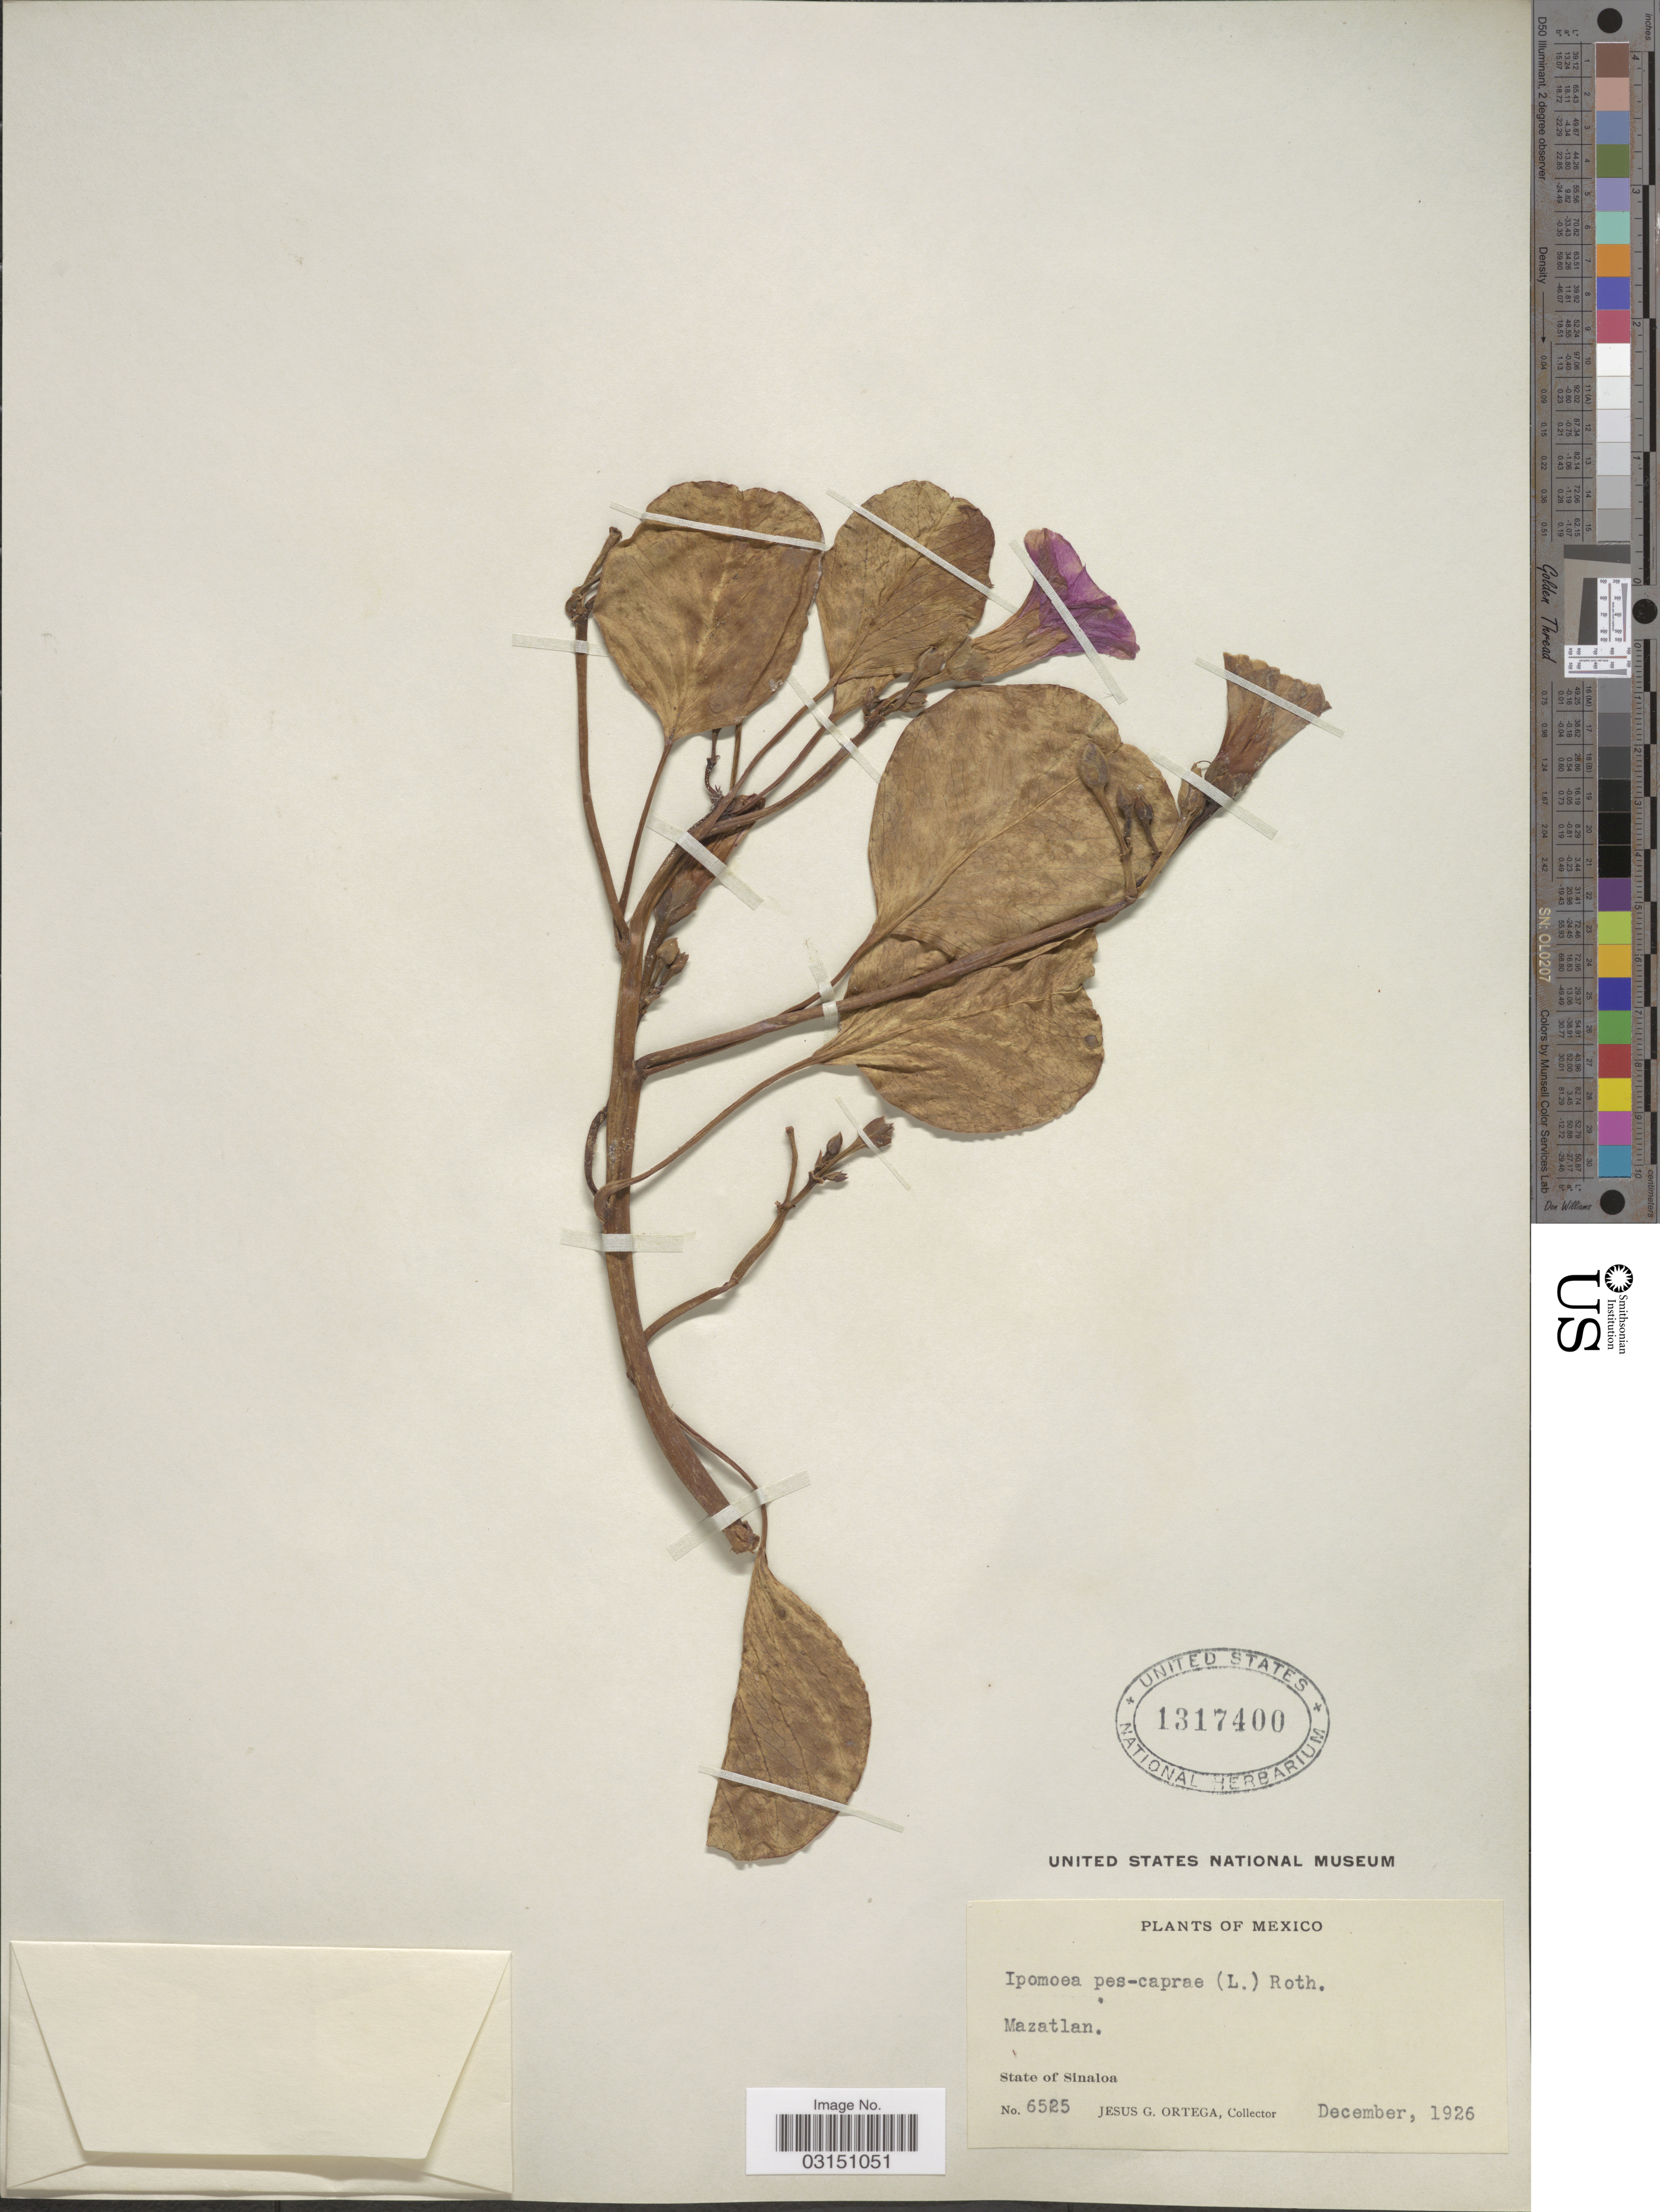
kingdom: Plantae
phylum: Tracheophyta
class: Magnoliopsida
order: Solanales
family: Convolvulaceae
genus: Ipomoea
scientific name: Ipomoea pes-caprae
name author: (L.) R. Br.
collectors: J. Ortega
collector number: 6525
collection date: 1926-12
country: Mexico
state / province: Sinaloa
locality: Mazatlan.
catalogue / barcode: US 1317400